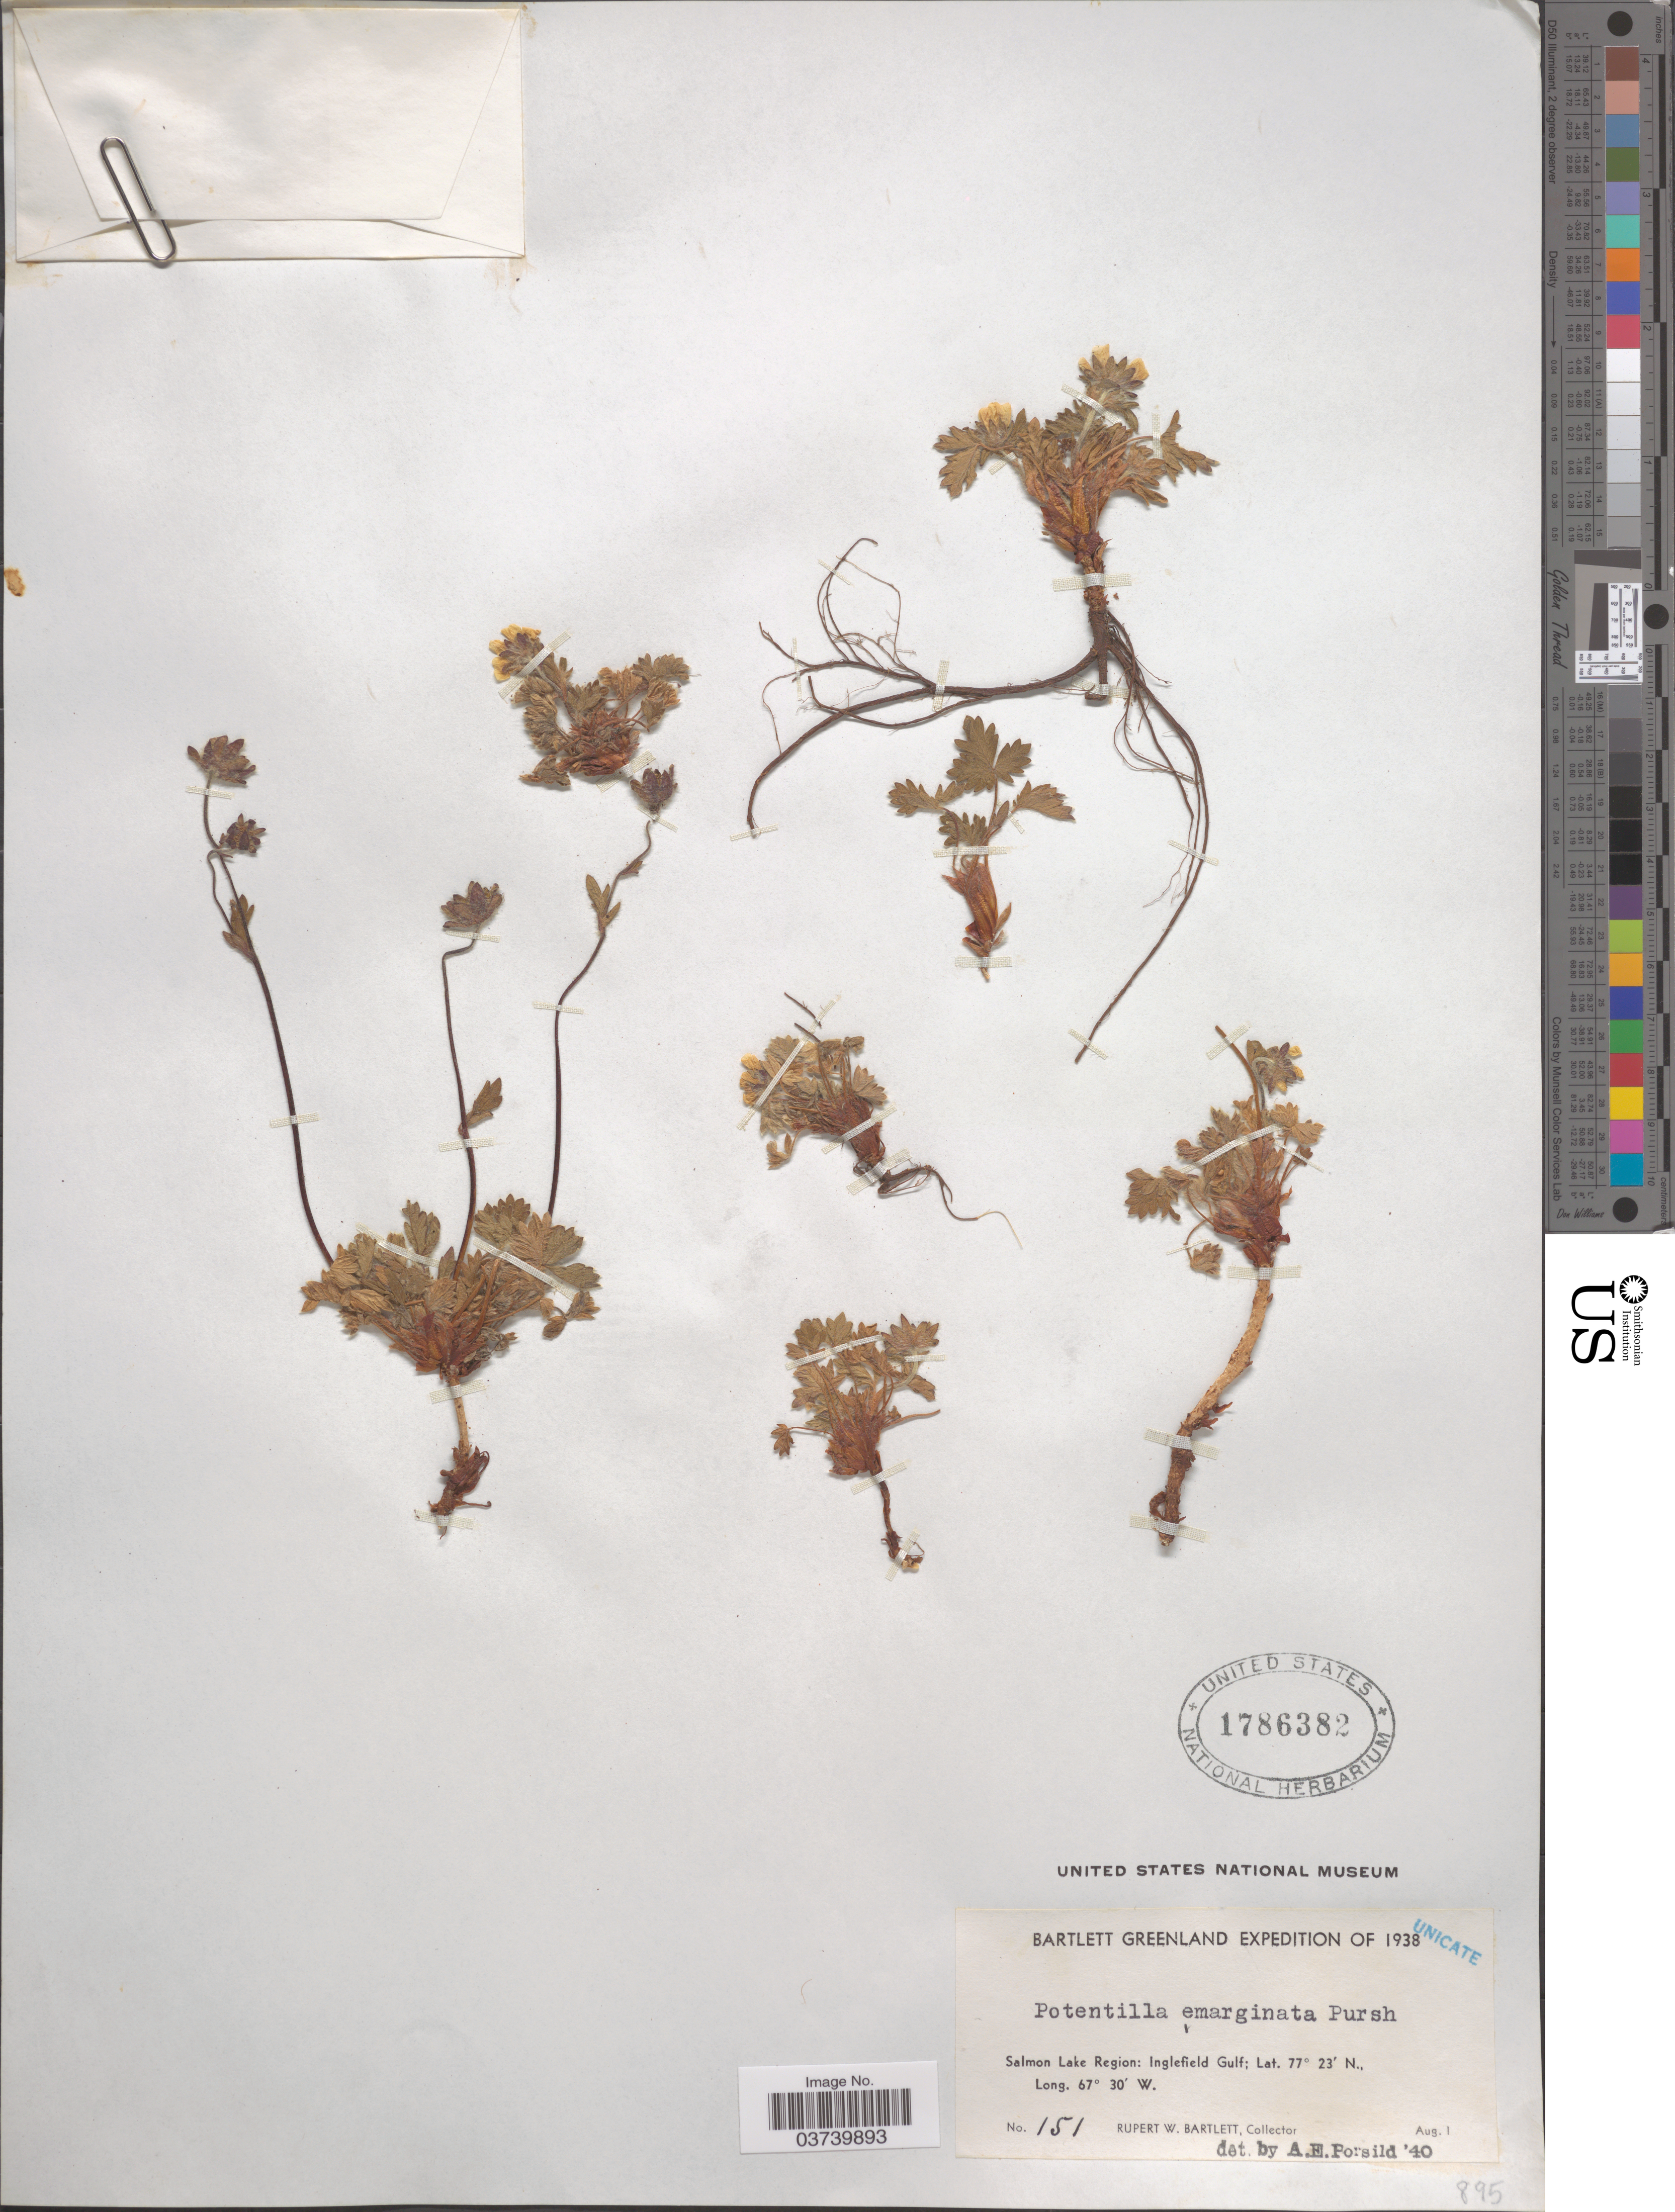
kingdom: Plantae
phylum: Tracheophyta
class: Magnoliopsida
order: Rosales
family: Rosaceae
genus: Potentilla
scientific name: Potentilla hyparctica subsp. hyparctica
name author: Malte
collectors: R. W. Bartlett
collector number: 151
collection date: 1938-08-01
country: Greenland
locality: Salmon Lake Region: Inglefield Gulf.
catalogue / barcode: US 1786382